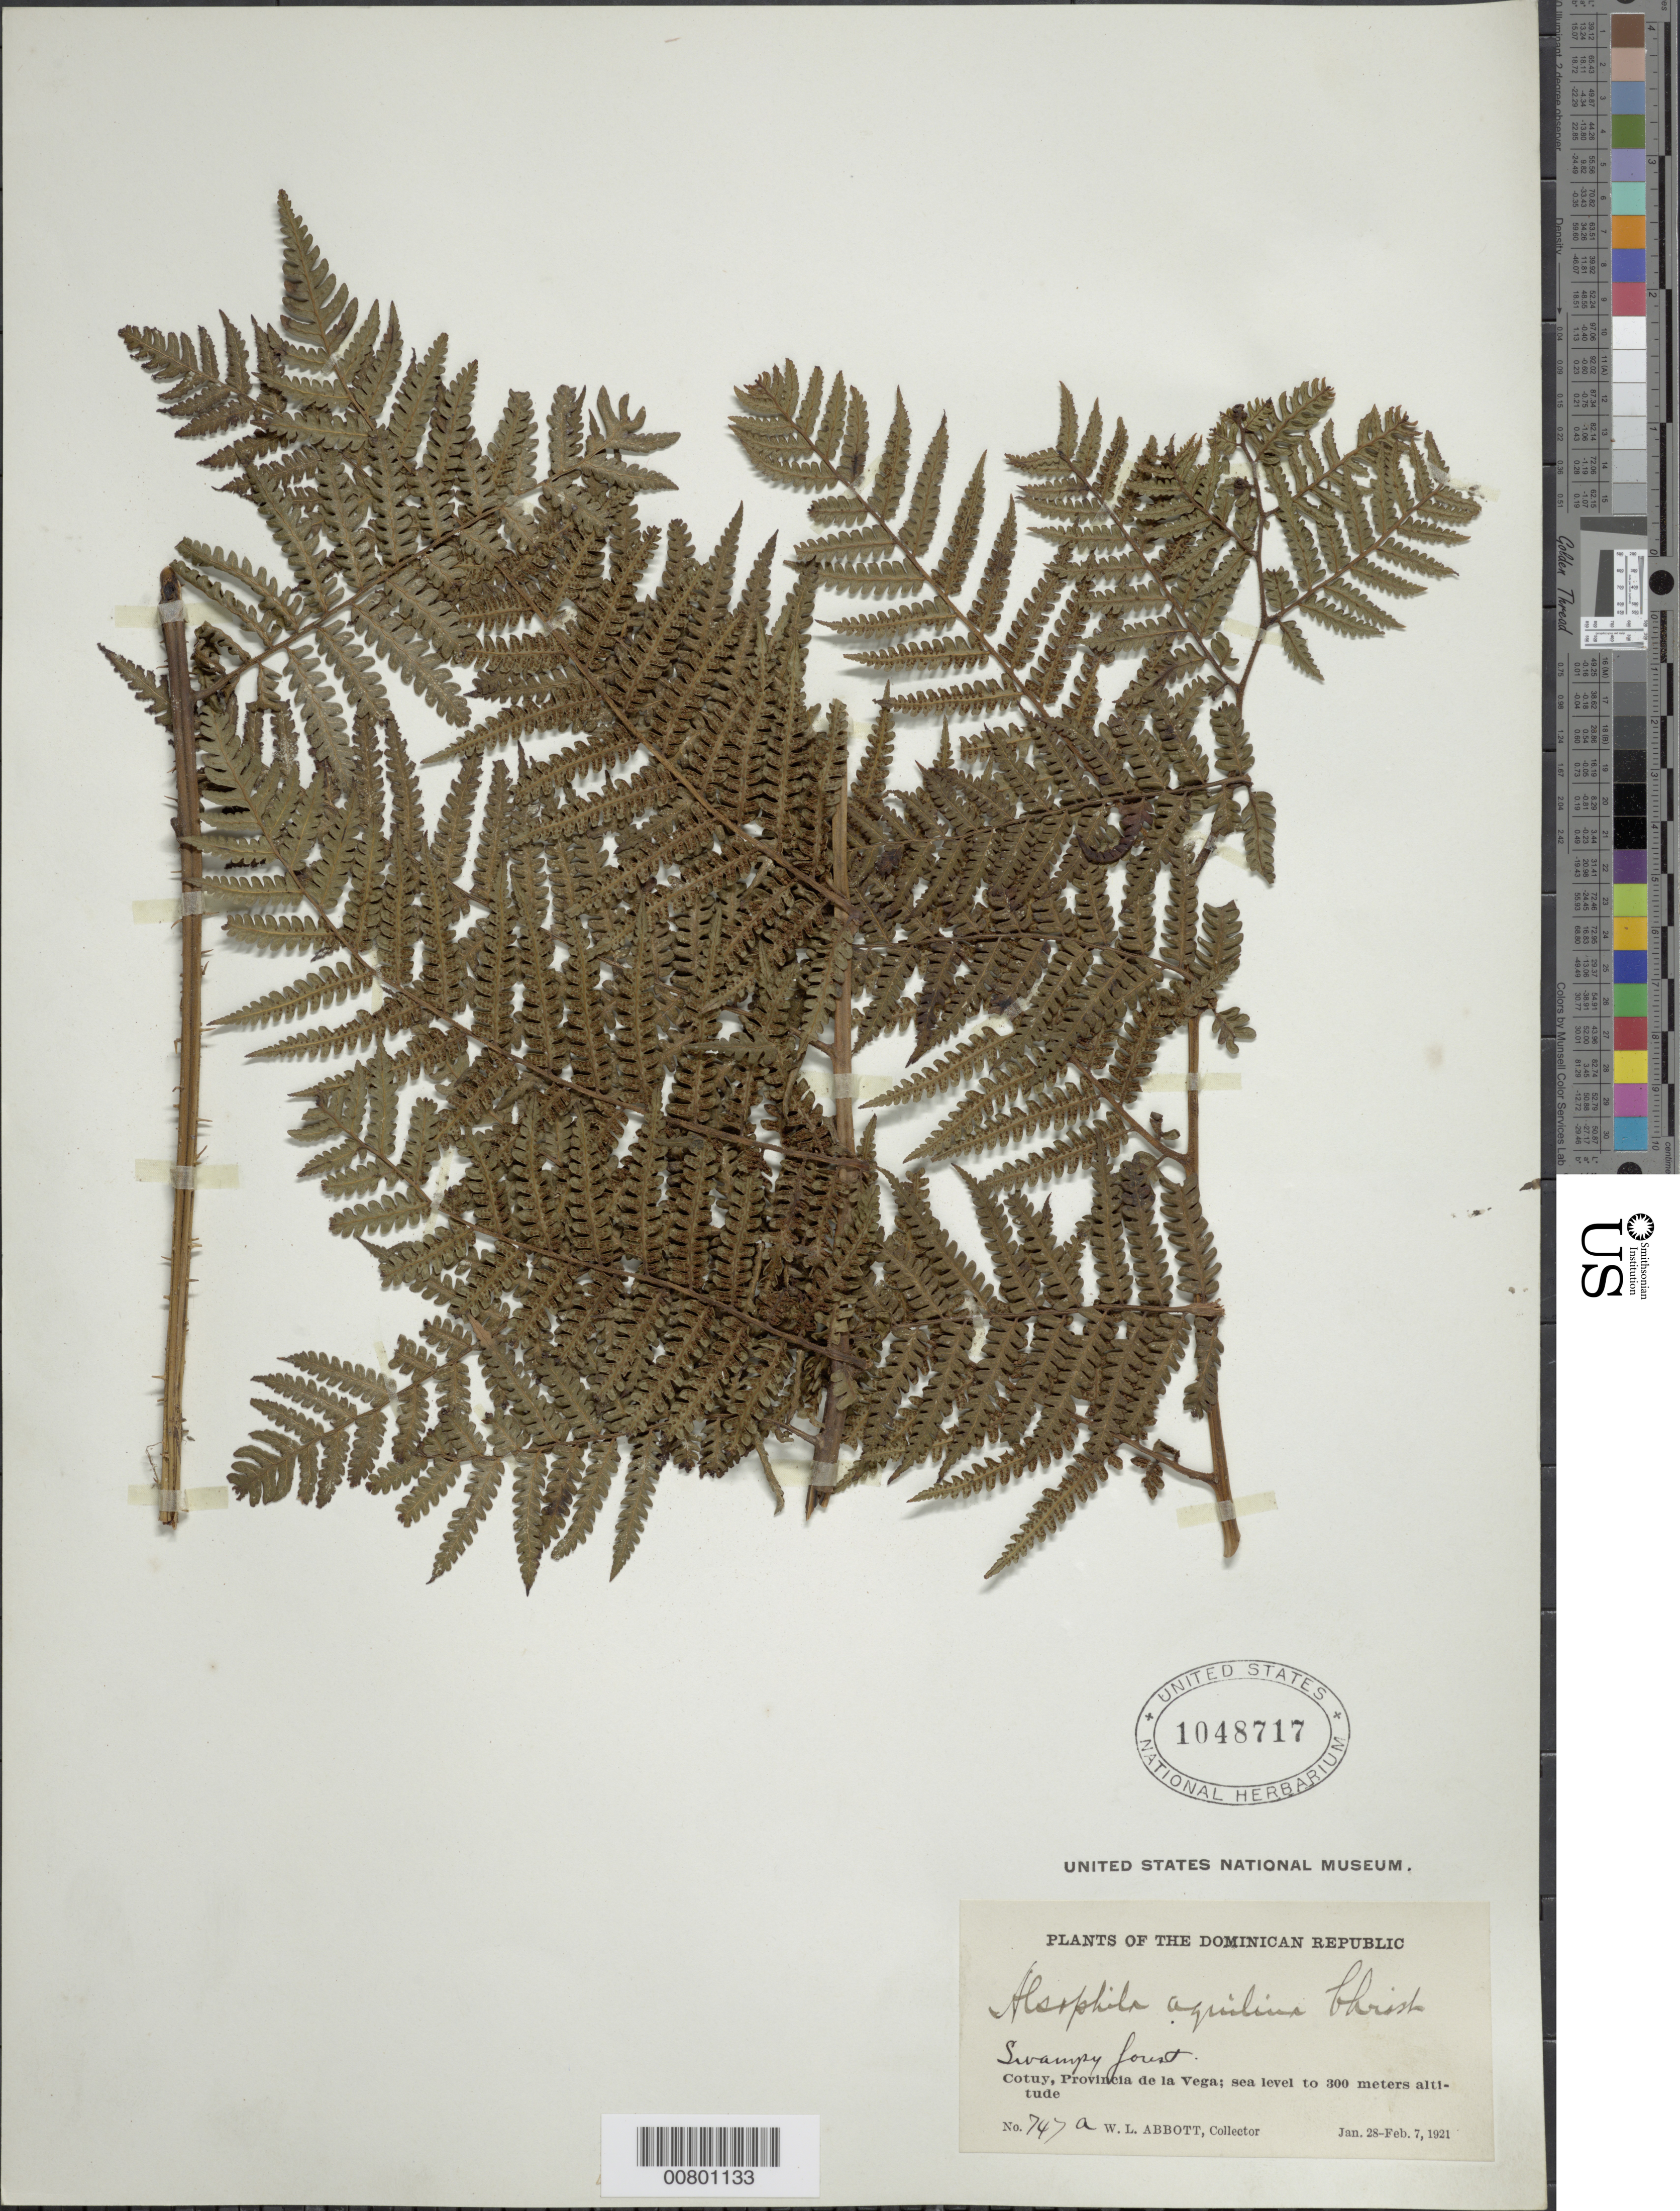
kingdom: Plantae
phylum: Tracheophyta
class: Polypodiopsida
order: Cyatheales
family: Cyatheaceae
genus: Cyathea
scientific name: Cyathea parvula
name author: (Jenman) Domin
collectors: W. L. Abbott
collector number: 747a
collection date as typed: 28 Jan 1921 to 07 Feb 1921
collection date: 1921-01-28/1921-02-07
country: Dominican Republic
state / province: La Vega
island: Hispaniola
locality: Cotuy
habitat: Swampy forest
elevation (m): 0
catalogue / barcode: US 1048717